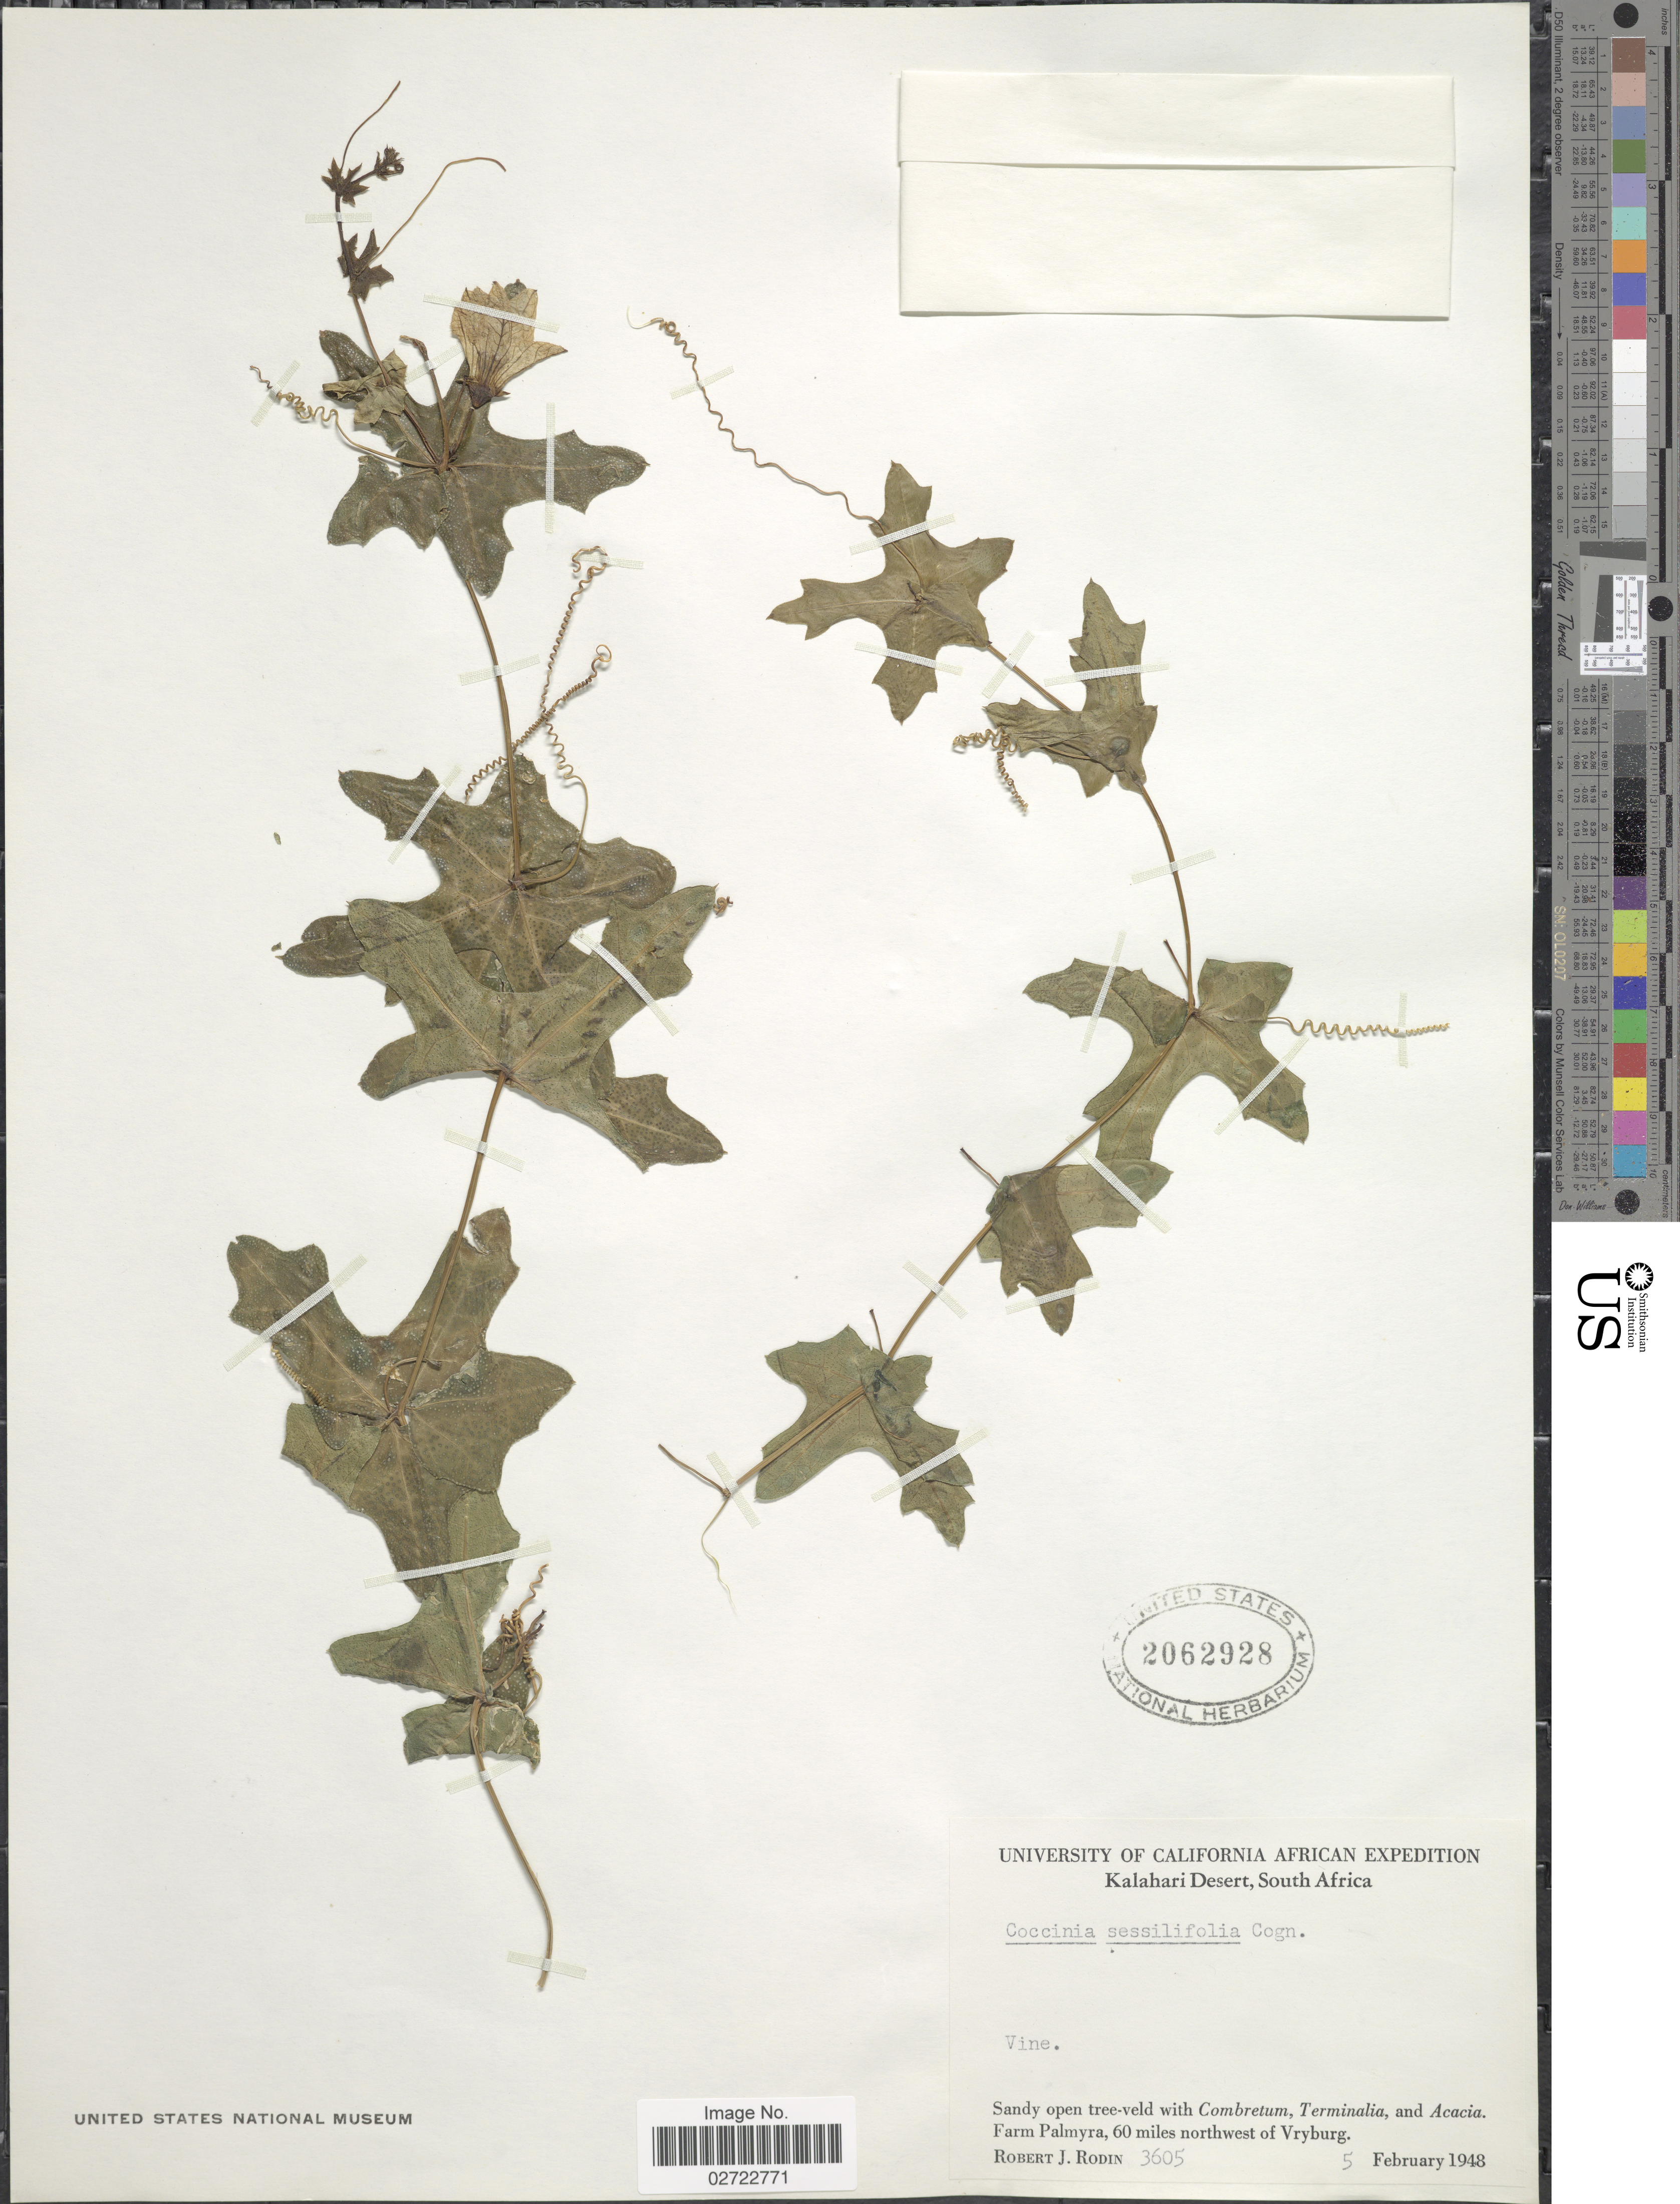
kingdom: Plantae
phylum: Tracheophyta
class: Magnoliopsida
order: Cucurbitales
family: Cucurbitaceae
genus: Coccinia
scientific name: Coccinia sessilifolia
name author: (Sond.) Cogn.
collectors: R. J. Rodin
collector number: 3605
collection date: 1948-02-05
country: South Africa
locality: Kalahari Desert. Farm Palmyra, 60 miles northwest of Vryburg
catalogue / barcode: US 2062928